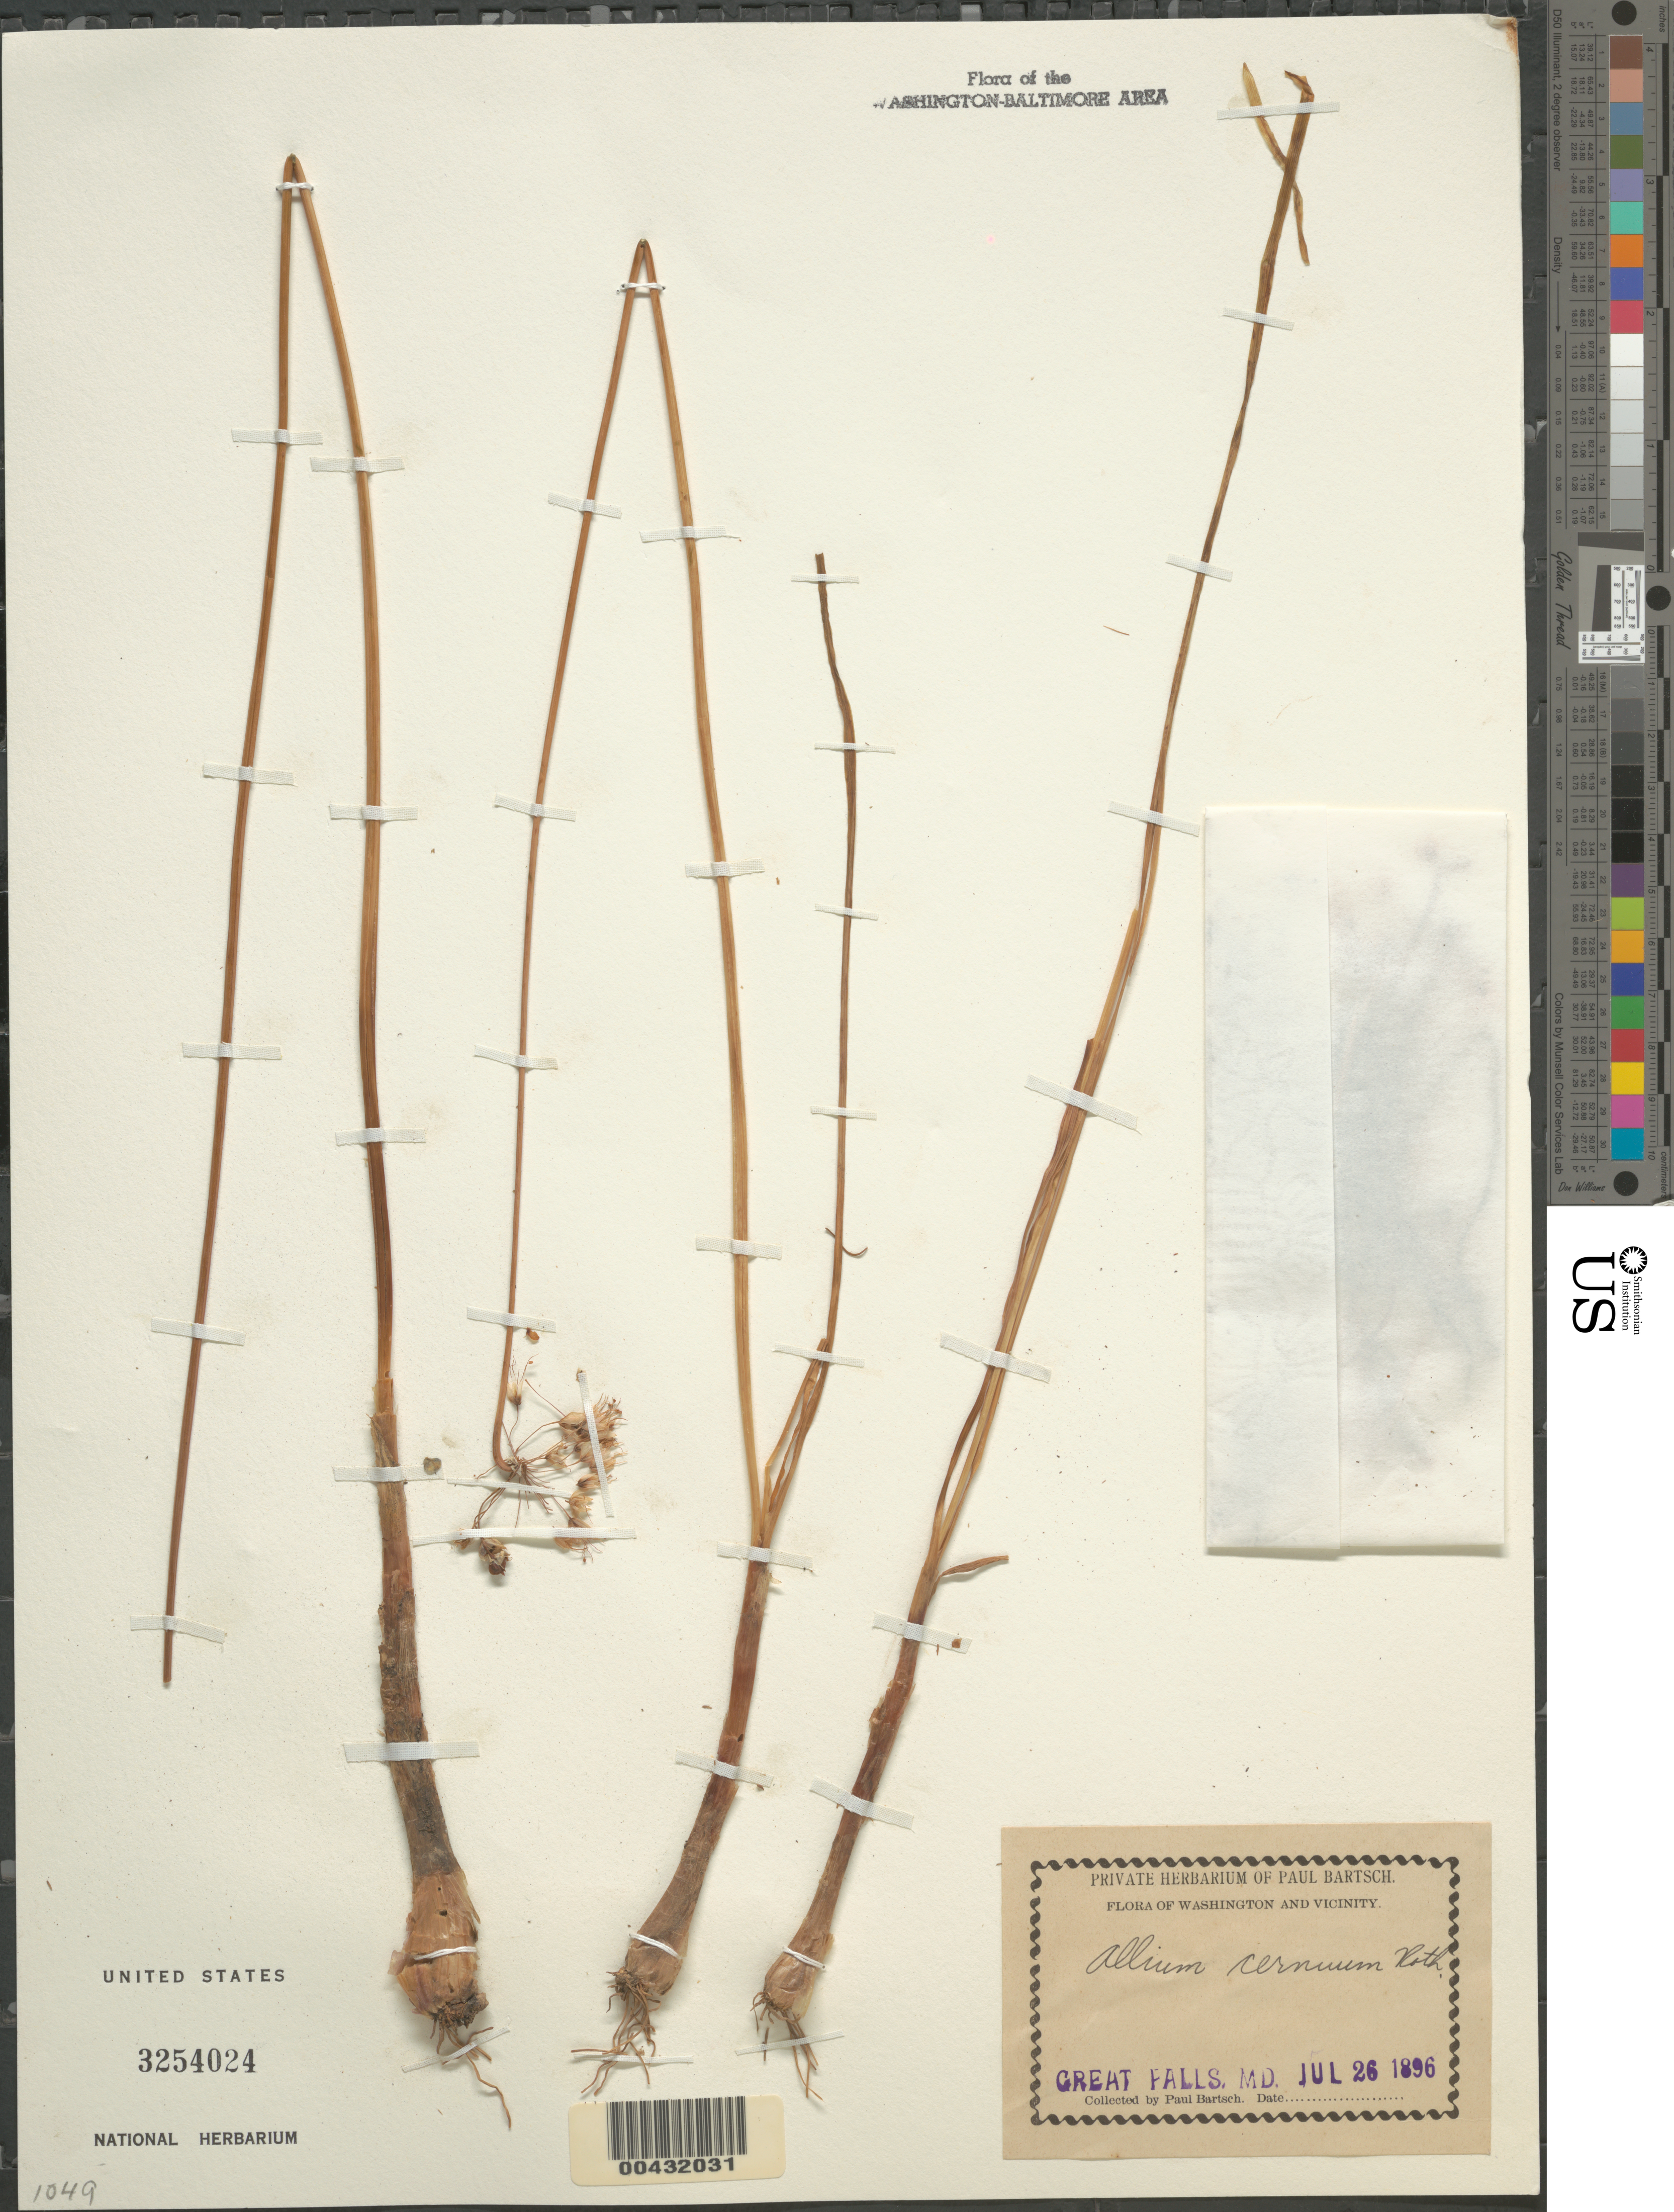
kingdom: Plantae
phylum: Tracheophyta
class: Liliopsida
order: Asparagales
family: Amaryllidaceae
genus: Allium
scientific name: Allium cernuum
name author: Roth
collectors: P. Bartsch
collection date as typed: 26 Jul 1896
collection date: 1896-07-26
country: United States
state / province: Maryland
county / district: Montgomery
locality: Great Falls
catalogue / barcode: US 3254024